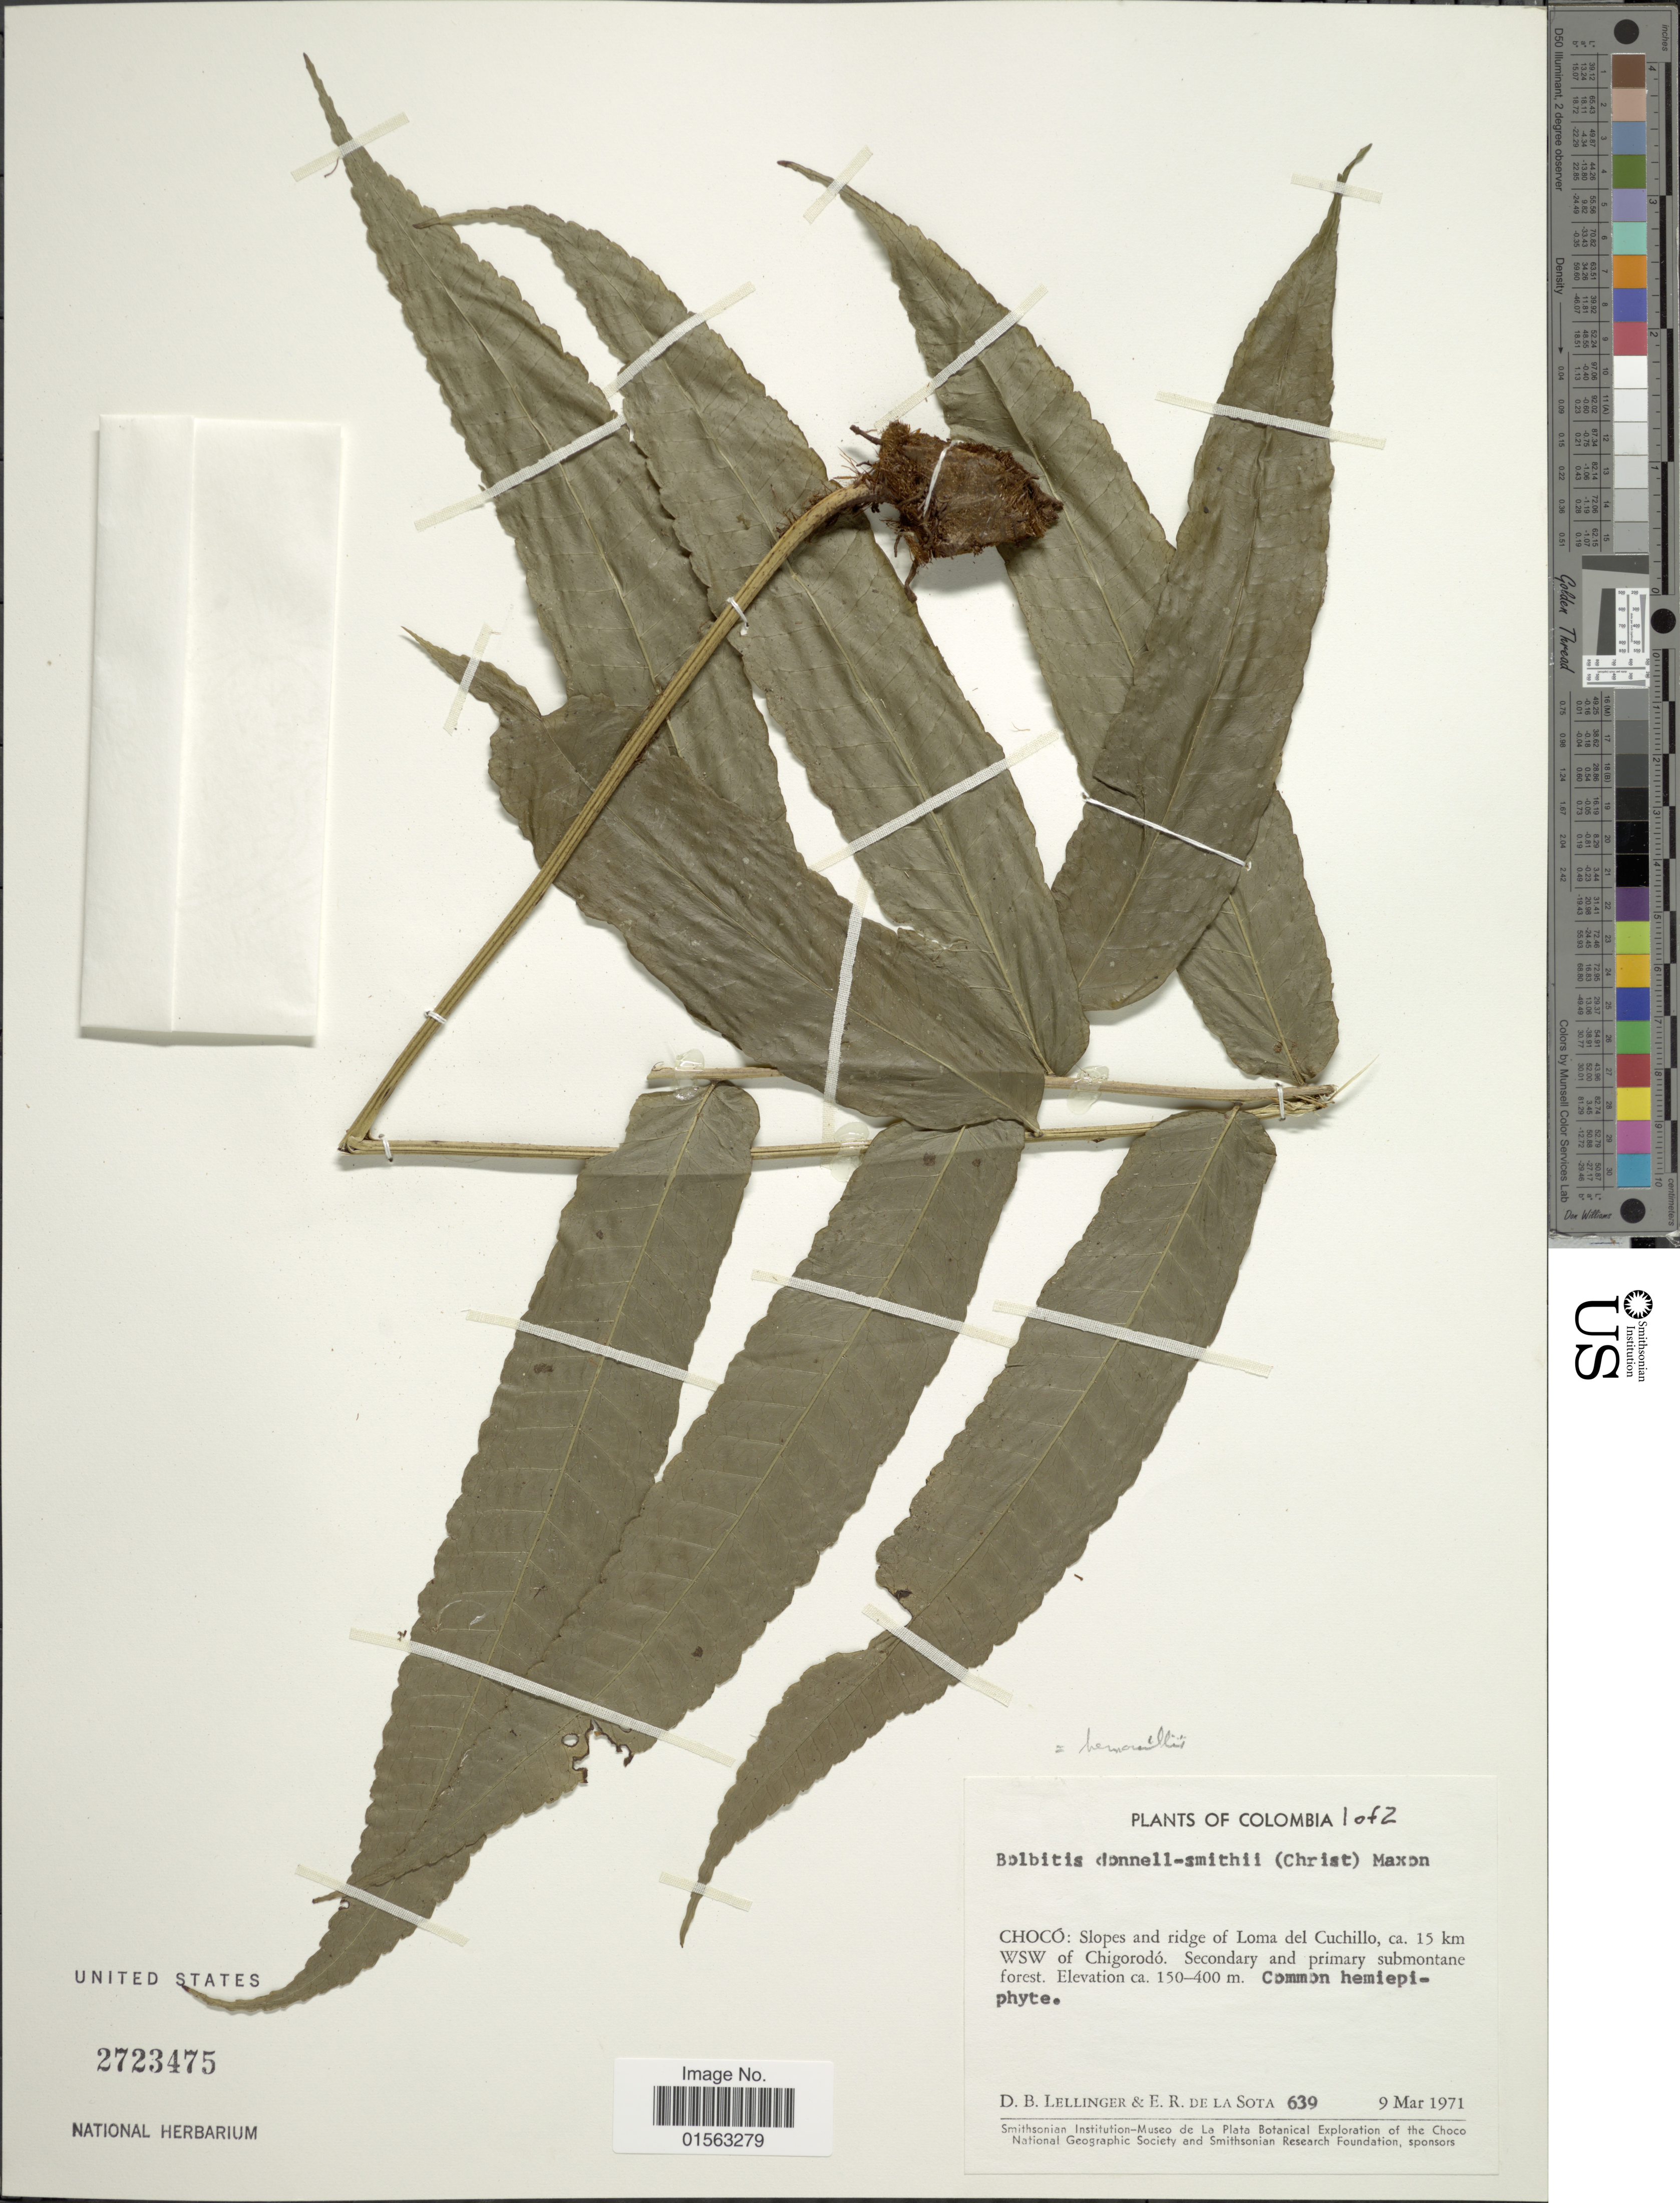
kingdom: Plantae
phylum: Tracheophyta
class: Polypodiopsida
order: Polypodiales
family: Dryopteridaceae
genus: Mickelia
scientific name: Mickelia bernoullii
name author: (Kuhn ex Christ) R.C. Moran et al.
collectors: D. B. Lellinger & E. R. de la Sota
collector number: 639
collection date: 1971-03-09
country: Colombia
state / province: Chocó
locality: Colombia, slopes and ridge of Loma del Cuchillo, ca. 15 km WSW of Chigorodó, secondary and primary submontane forest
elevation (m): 150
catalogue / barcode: US 2723475